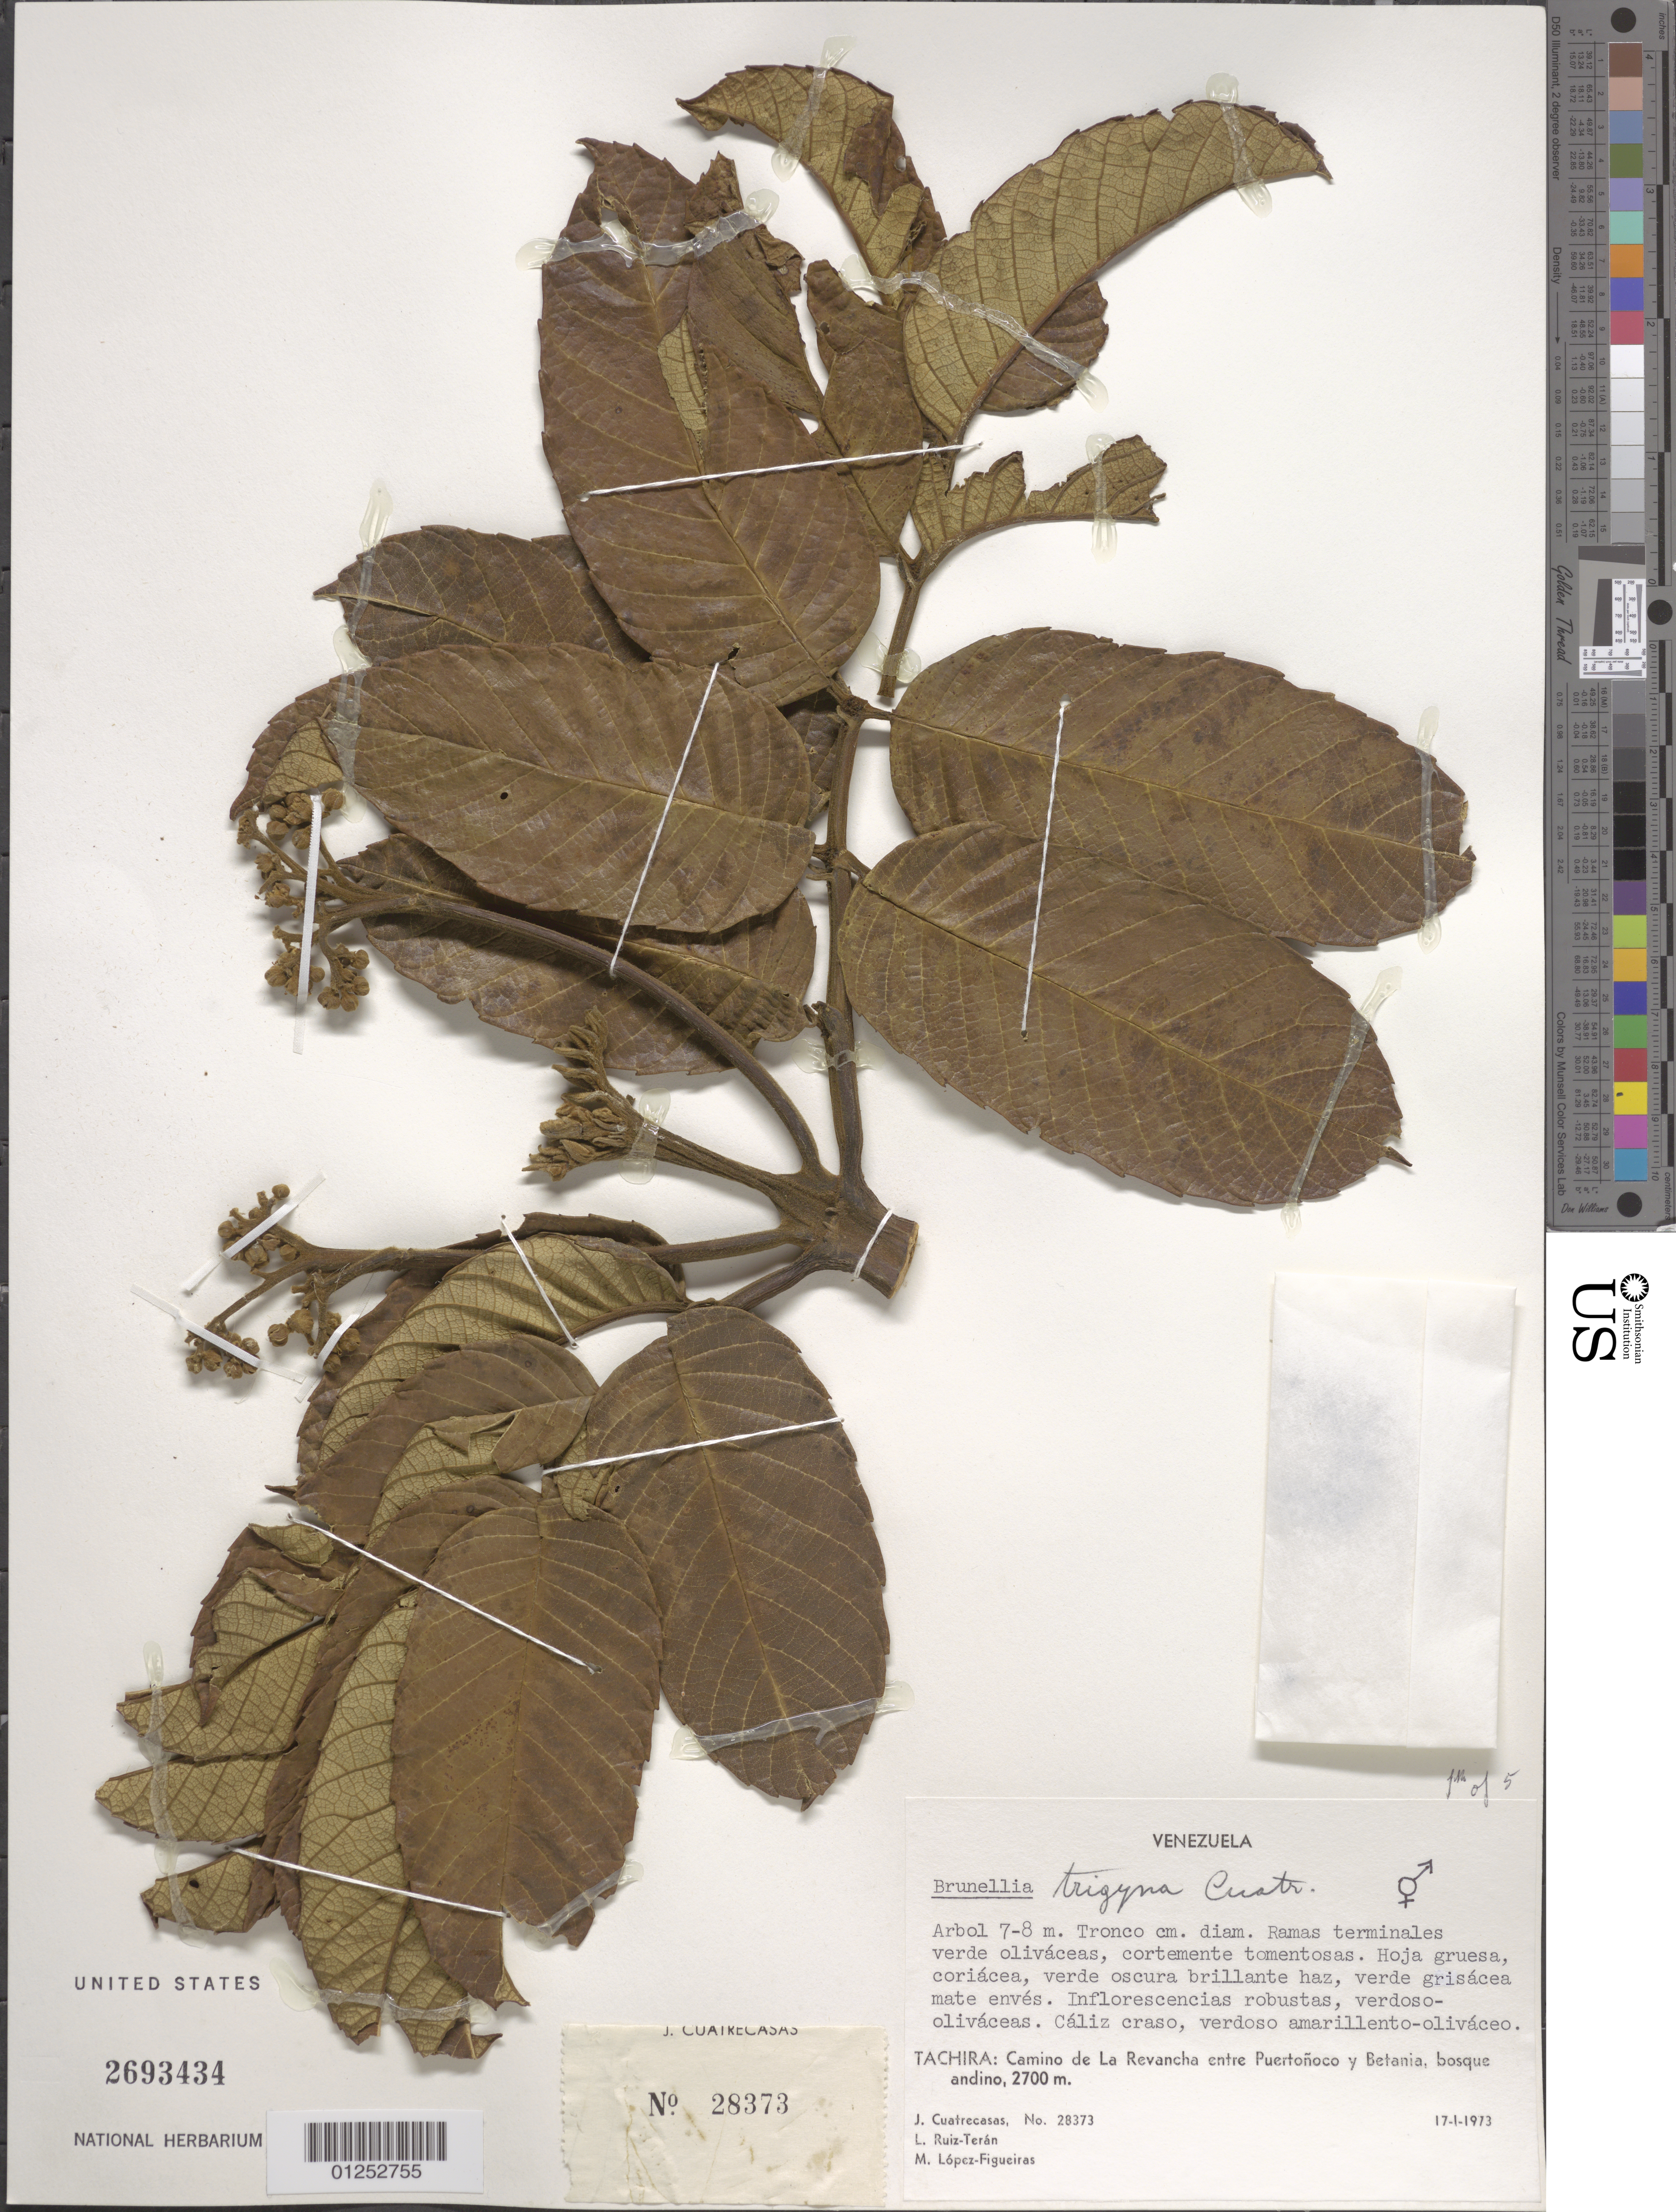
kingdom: Plantae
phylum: Tracheophyta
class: Magnoliopsida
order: Oxalidales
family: Brunelliaceae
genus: Brunellia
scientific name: Brunellia trigyna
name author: Cuatrec.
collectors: J. Cuatrecasas, L. E. Ruíz-Terán & M. López Figueiras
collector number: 28373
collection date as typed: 17 Jan 1973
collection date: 1973-01-17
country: Venezuela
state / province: Tachira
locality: Camino de La Revancha entre Puertoñoco y Betania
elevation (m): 2700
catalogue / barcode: US 2693434